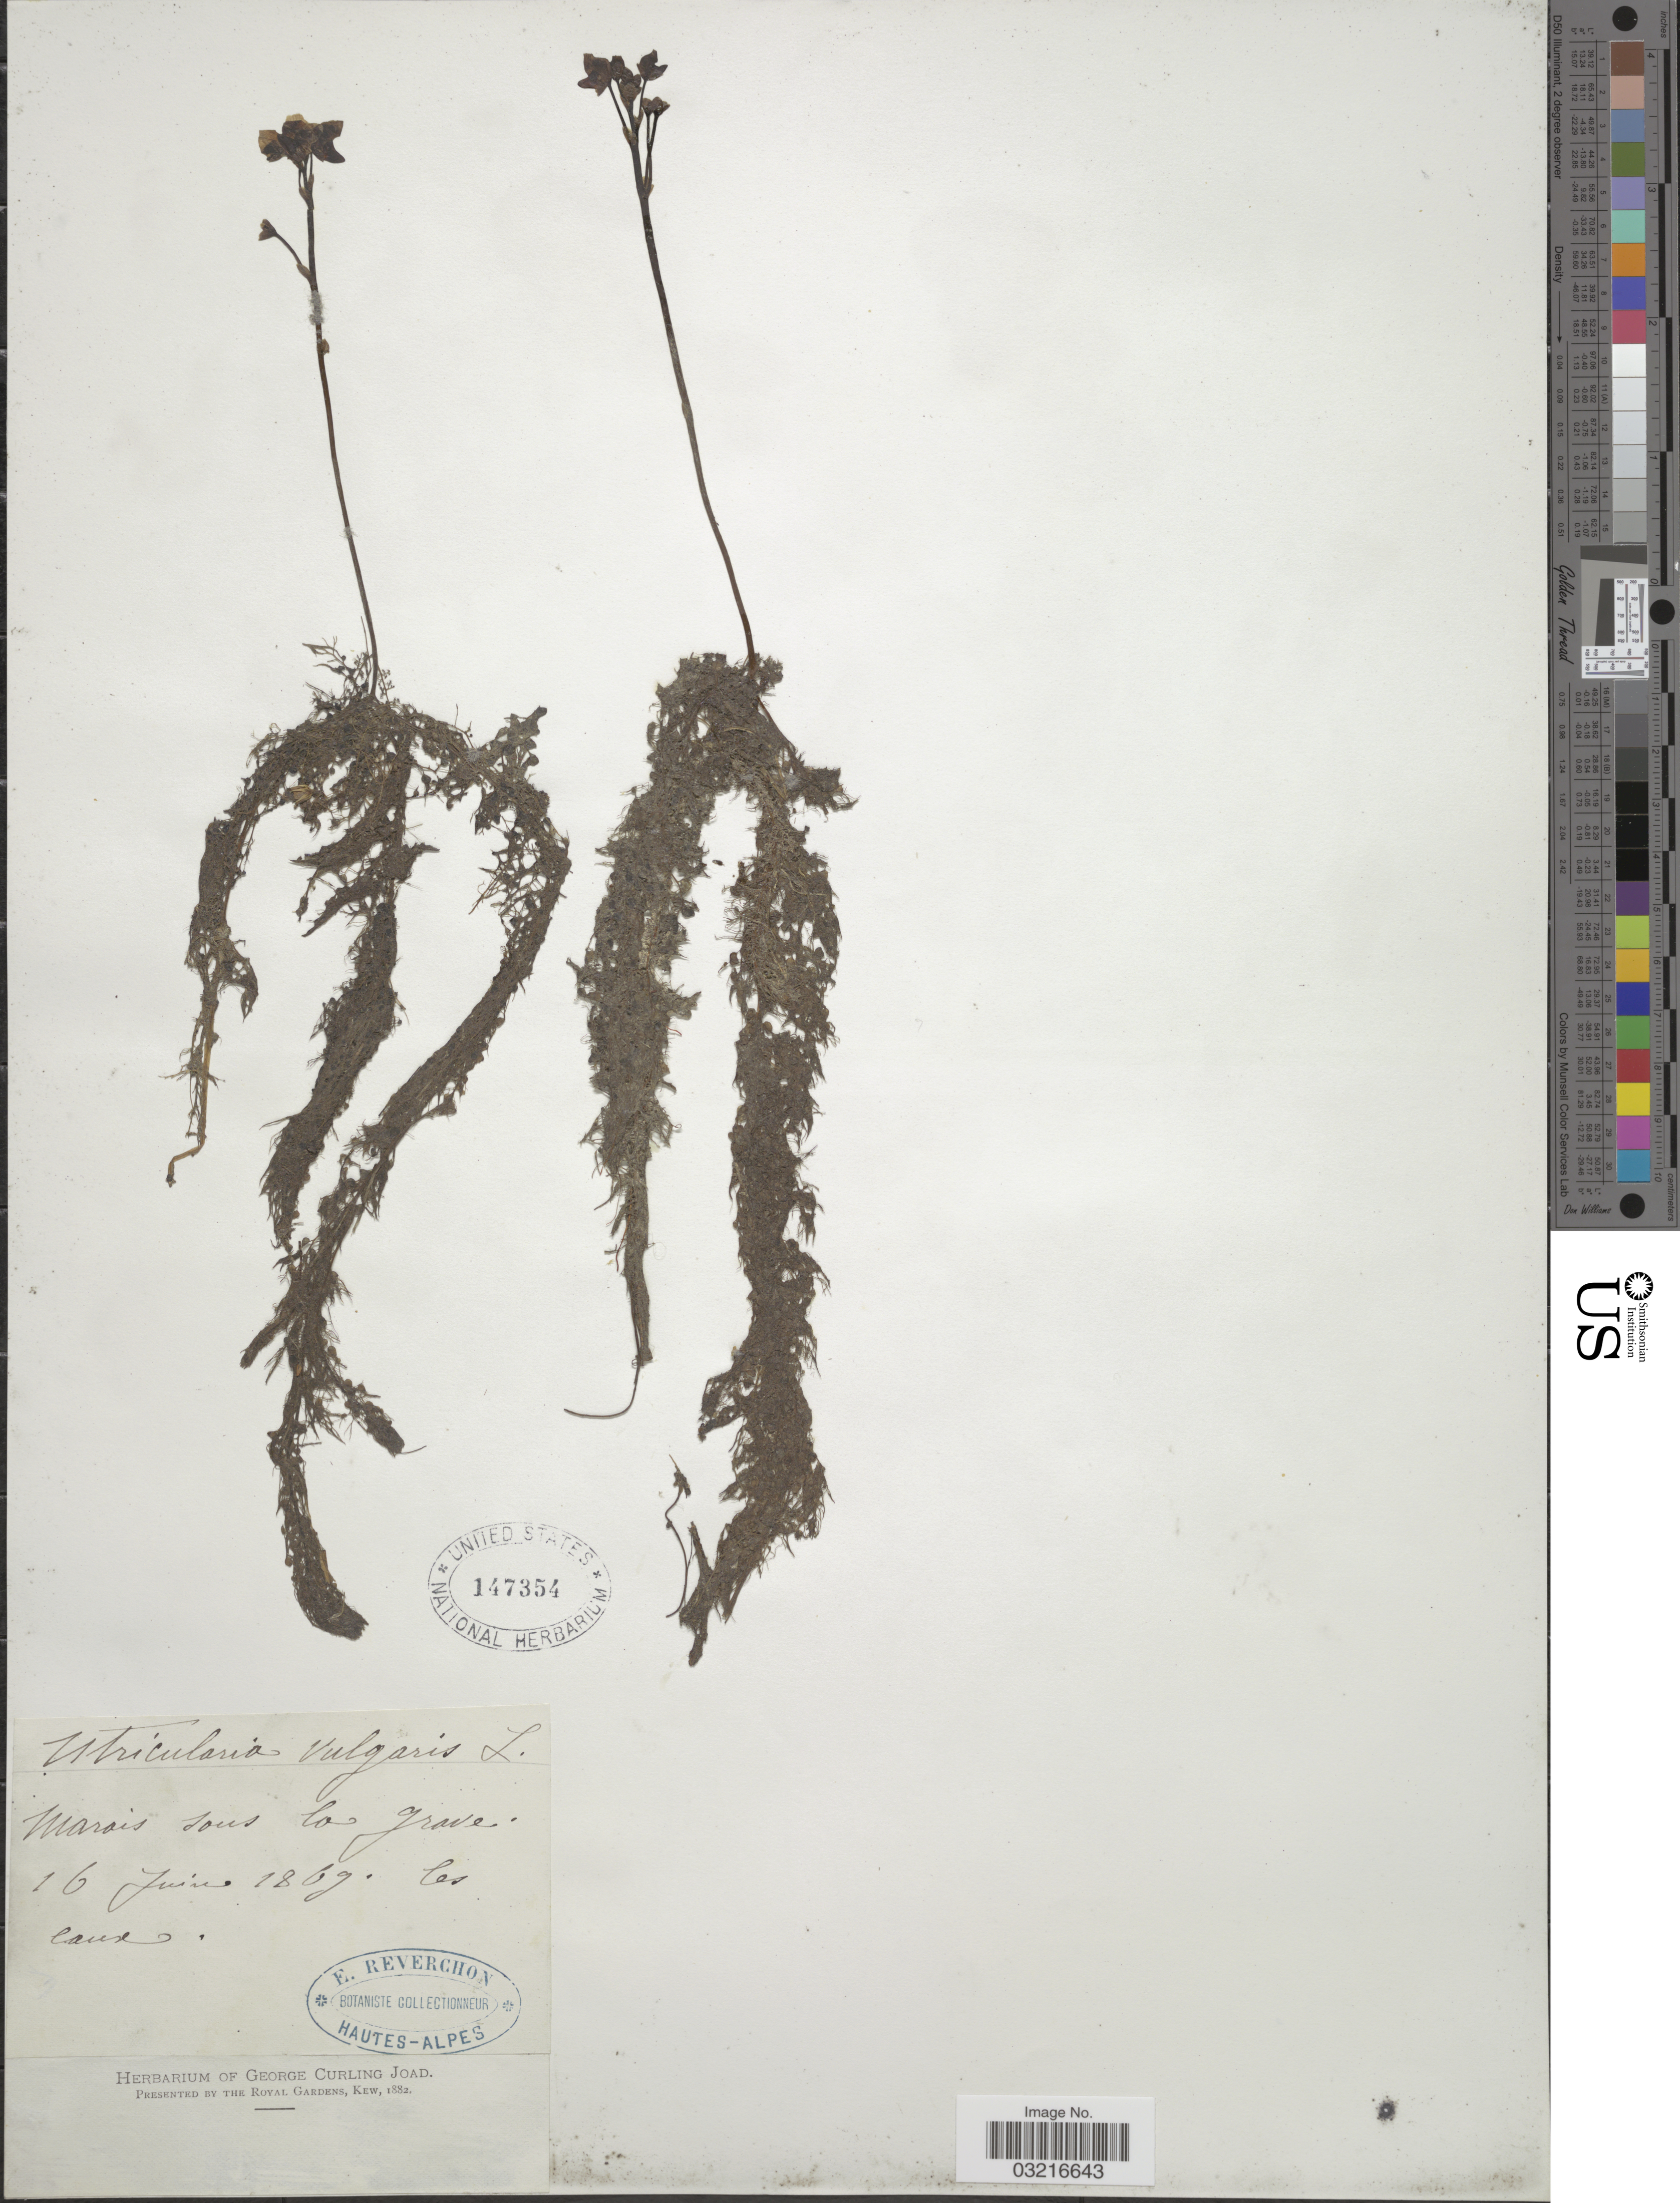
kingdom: Plantae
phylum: Tracheophyta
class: Magnoliopsida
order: Lamiales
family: Lentibulariaceae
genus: Utricularia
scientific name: Utricularia vulgaris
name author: L.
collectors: E. Reverchon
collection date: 1869-06-16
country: France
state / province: Provence-Alpes-Côte d'Azur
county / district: Hautes-Alpes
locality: Marais sous la grave. Les caux. Hautes-Alpes.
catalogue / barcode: US 147354